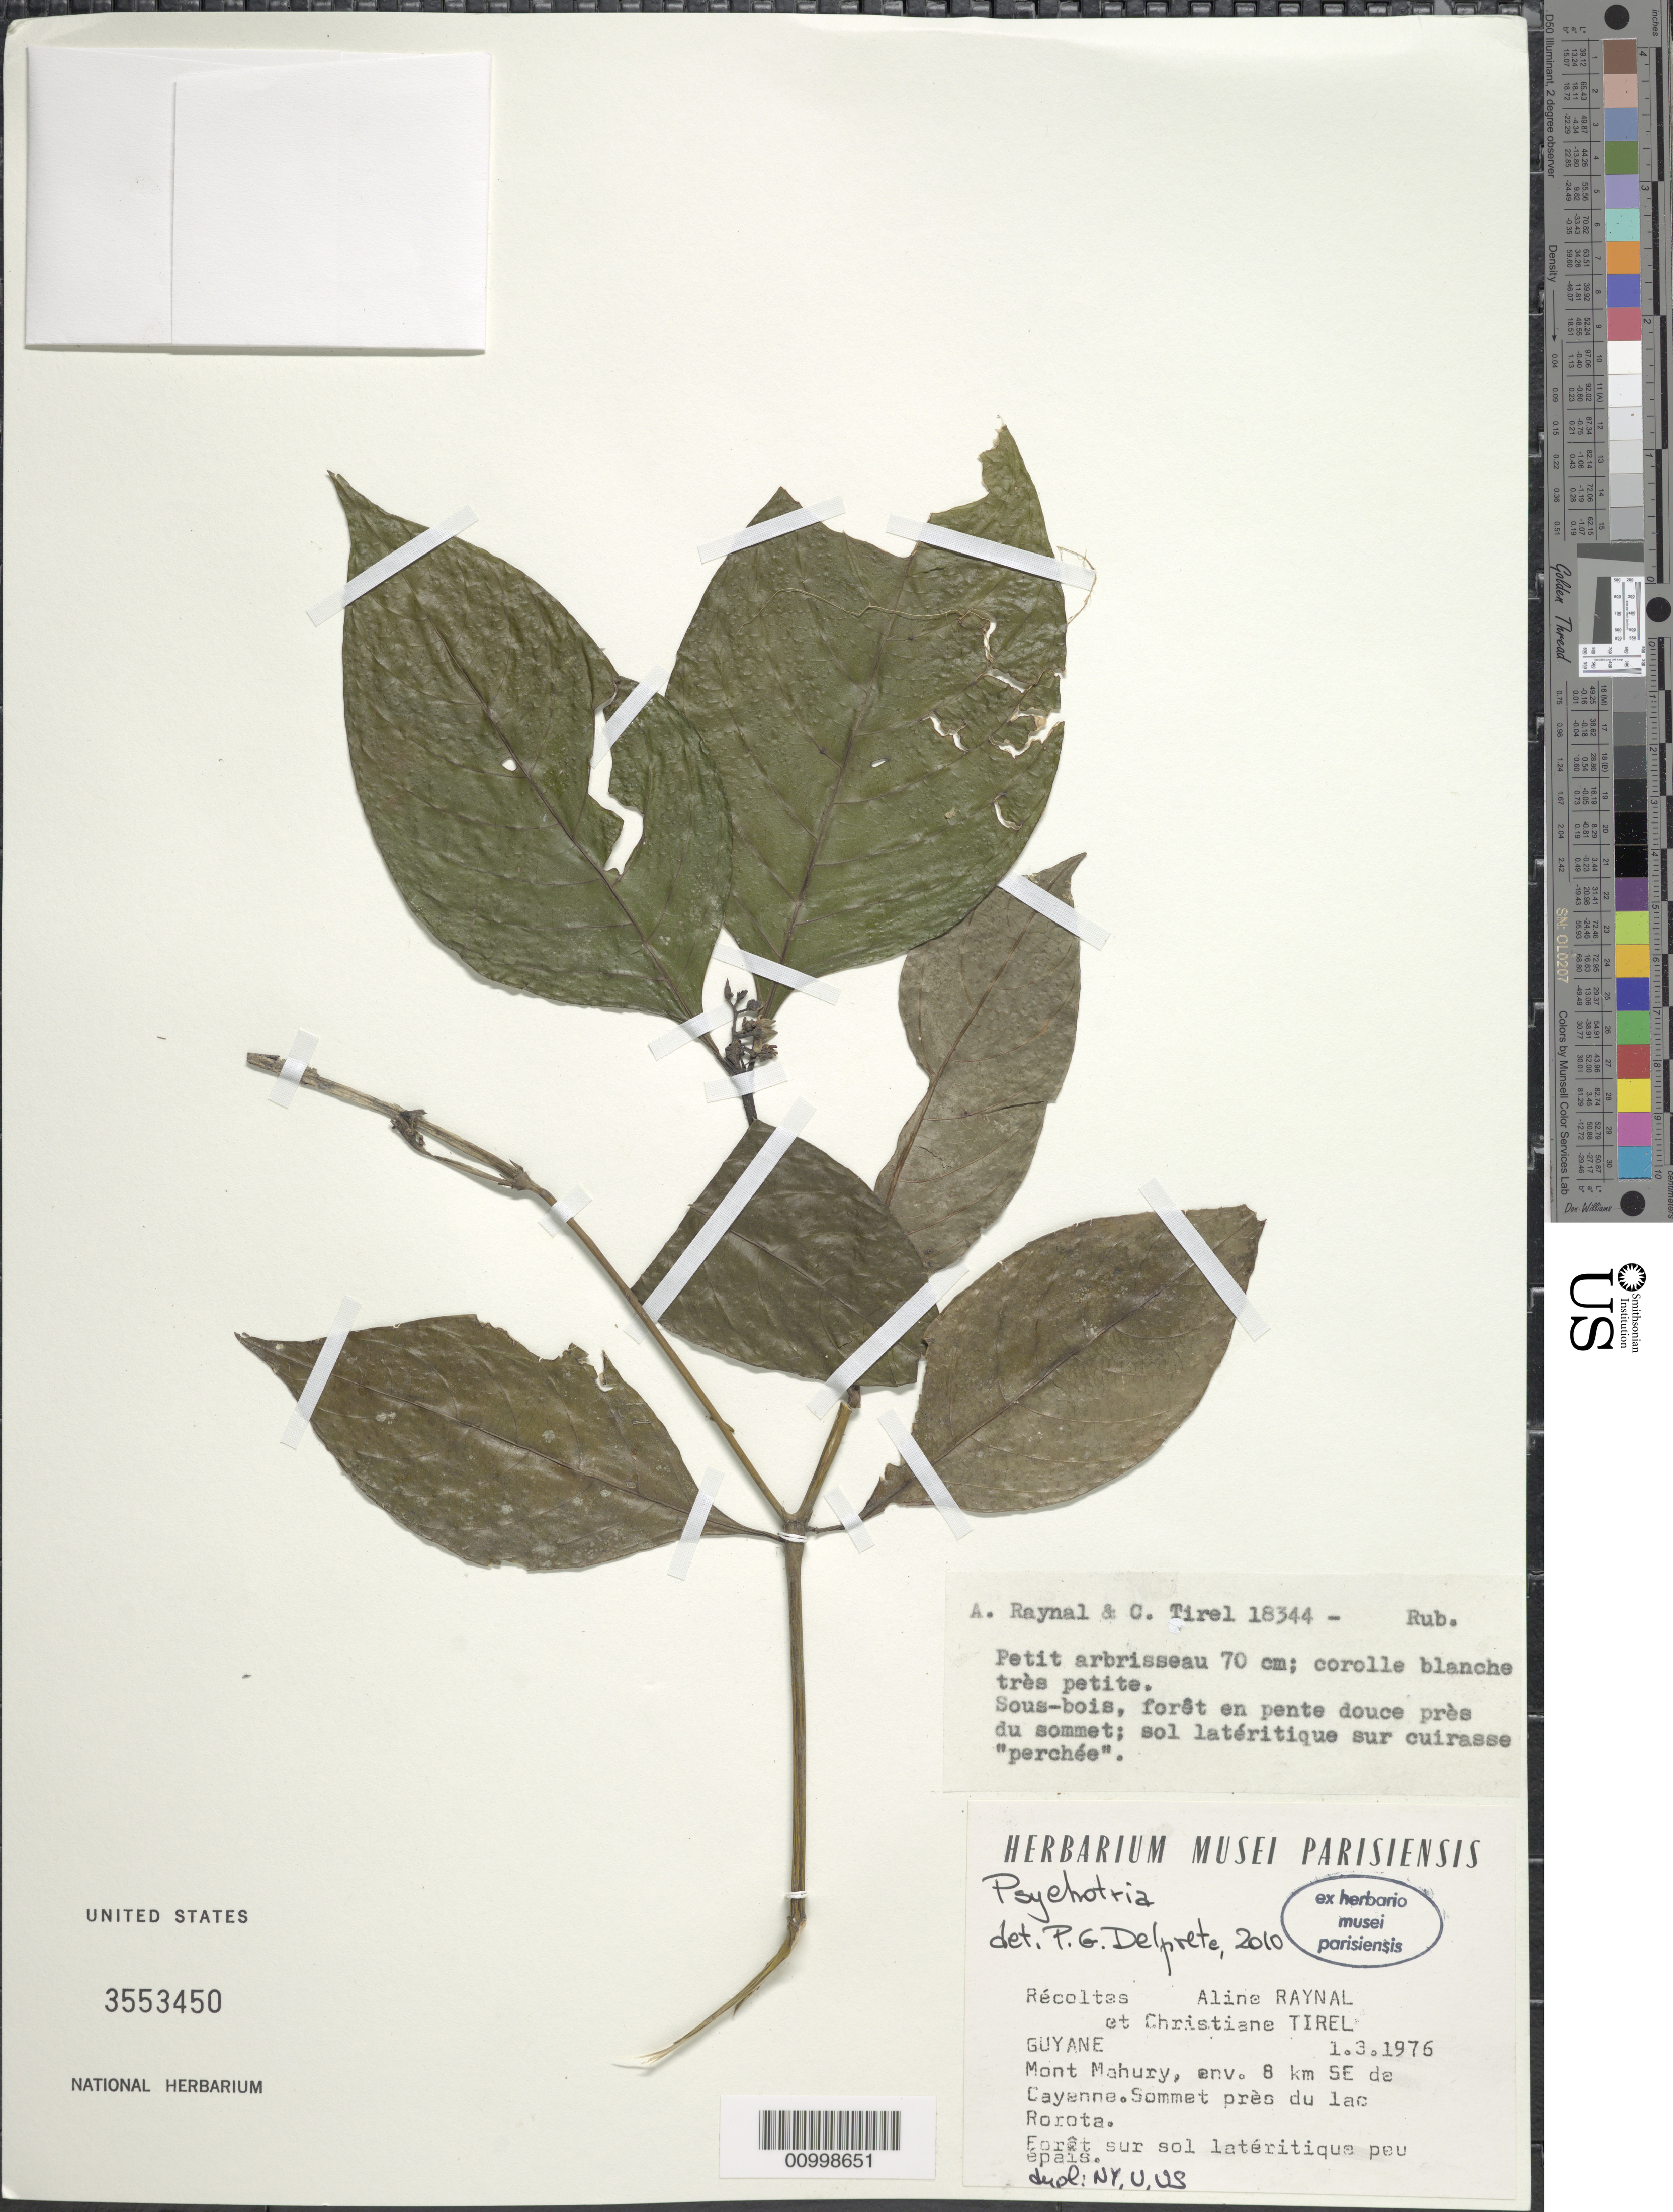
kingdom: Plantae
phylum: Tracheophyta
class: Magnoliopsida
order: Gentianales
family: Rubiaceae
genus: Psychotria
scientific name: Psychotria sp.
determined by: Delprete, P. G., Herb. de Guyane Cay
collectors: A. M. Raynal & C. Tirel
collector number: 18344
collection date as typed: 1-Mar-76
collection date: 1976-03-01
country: French Guiana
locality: Mont Mahury, env 8km SE de Cayenne. Sommet pres du lac Rorota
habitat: Foret sur sol lateritique peu epais. Sous-bois, foret en pente douce pres du sommet; sol lateritique sur cuirasse "perchée"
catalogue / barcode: US 3553450